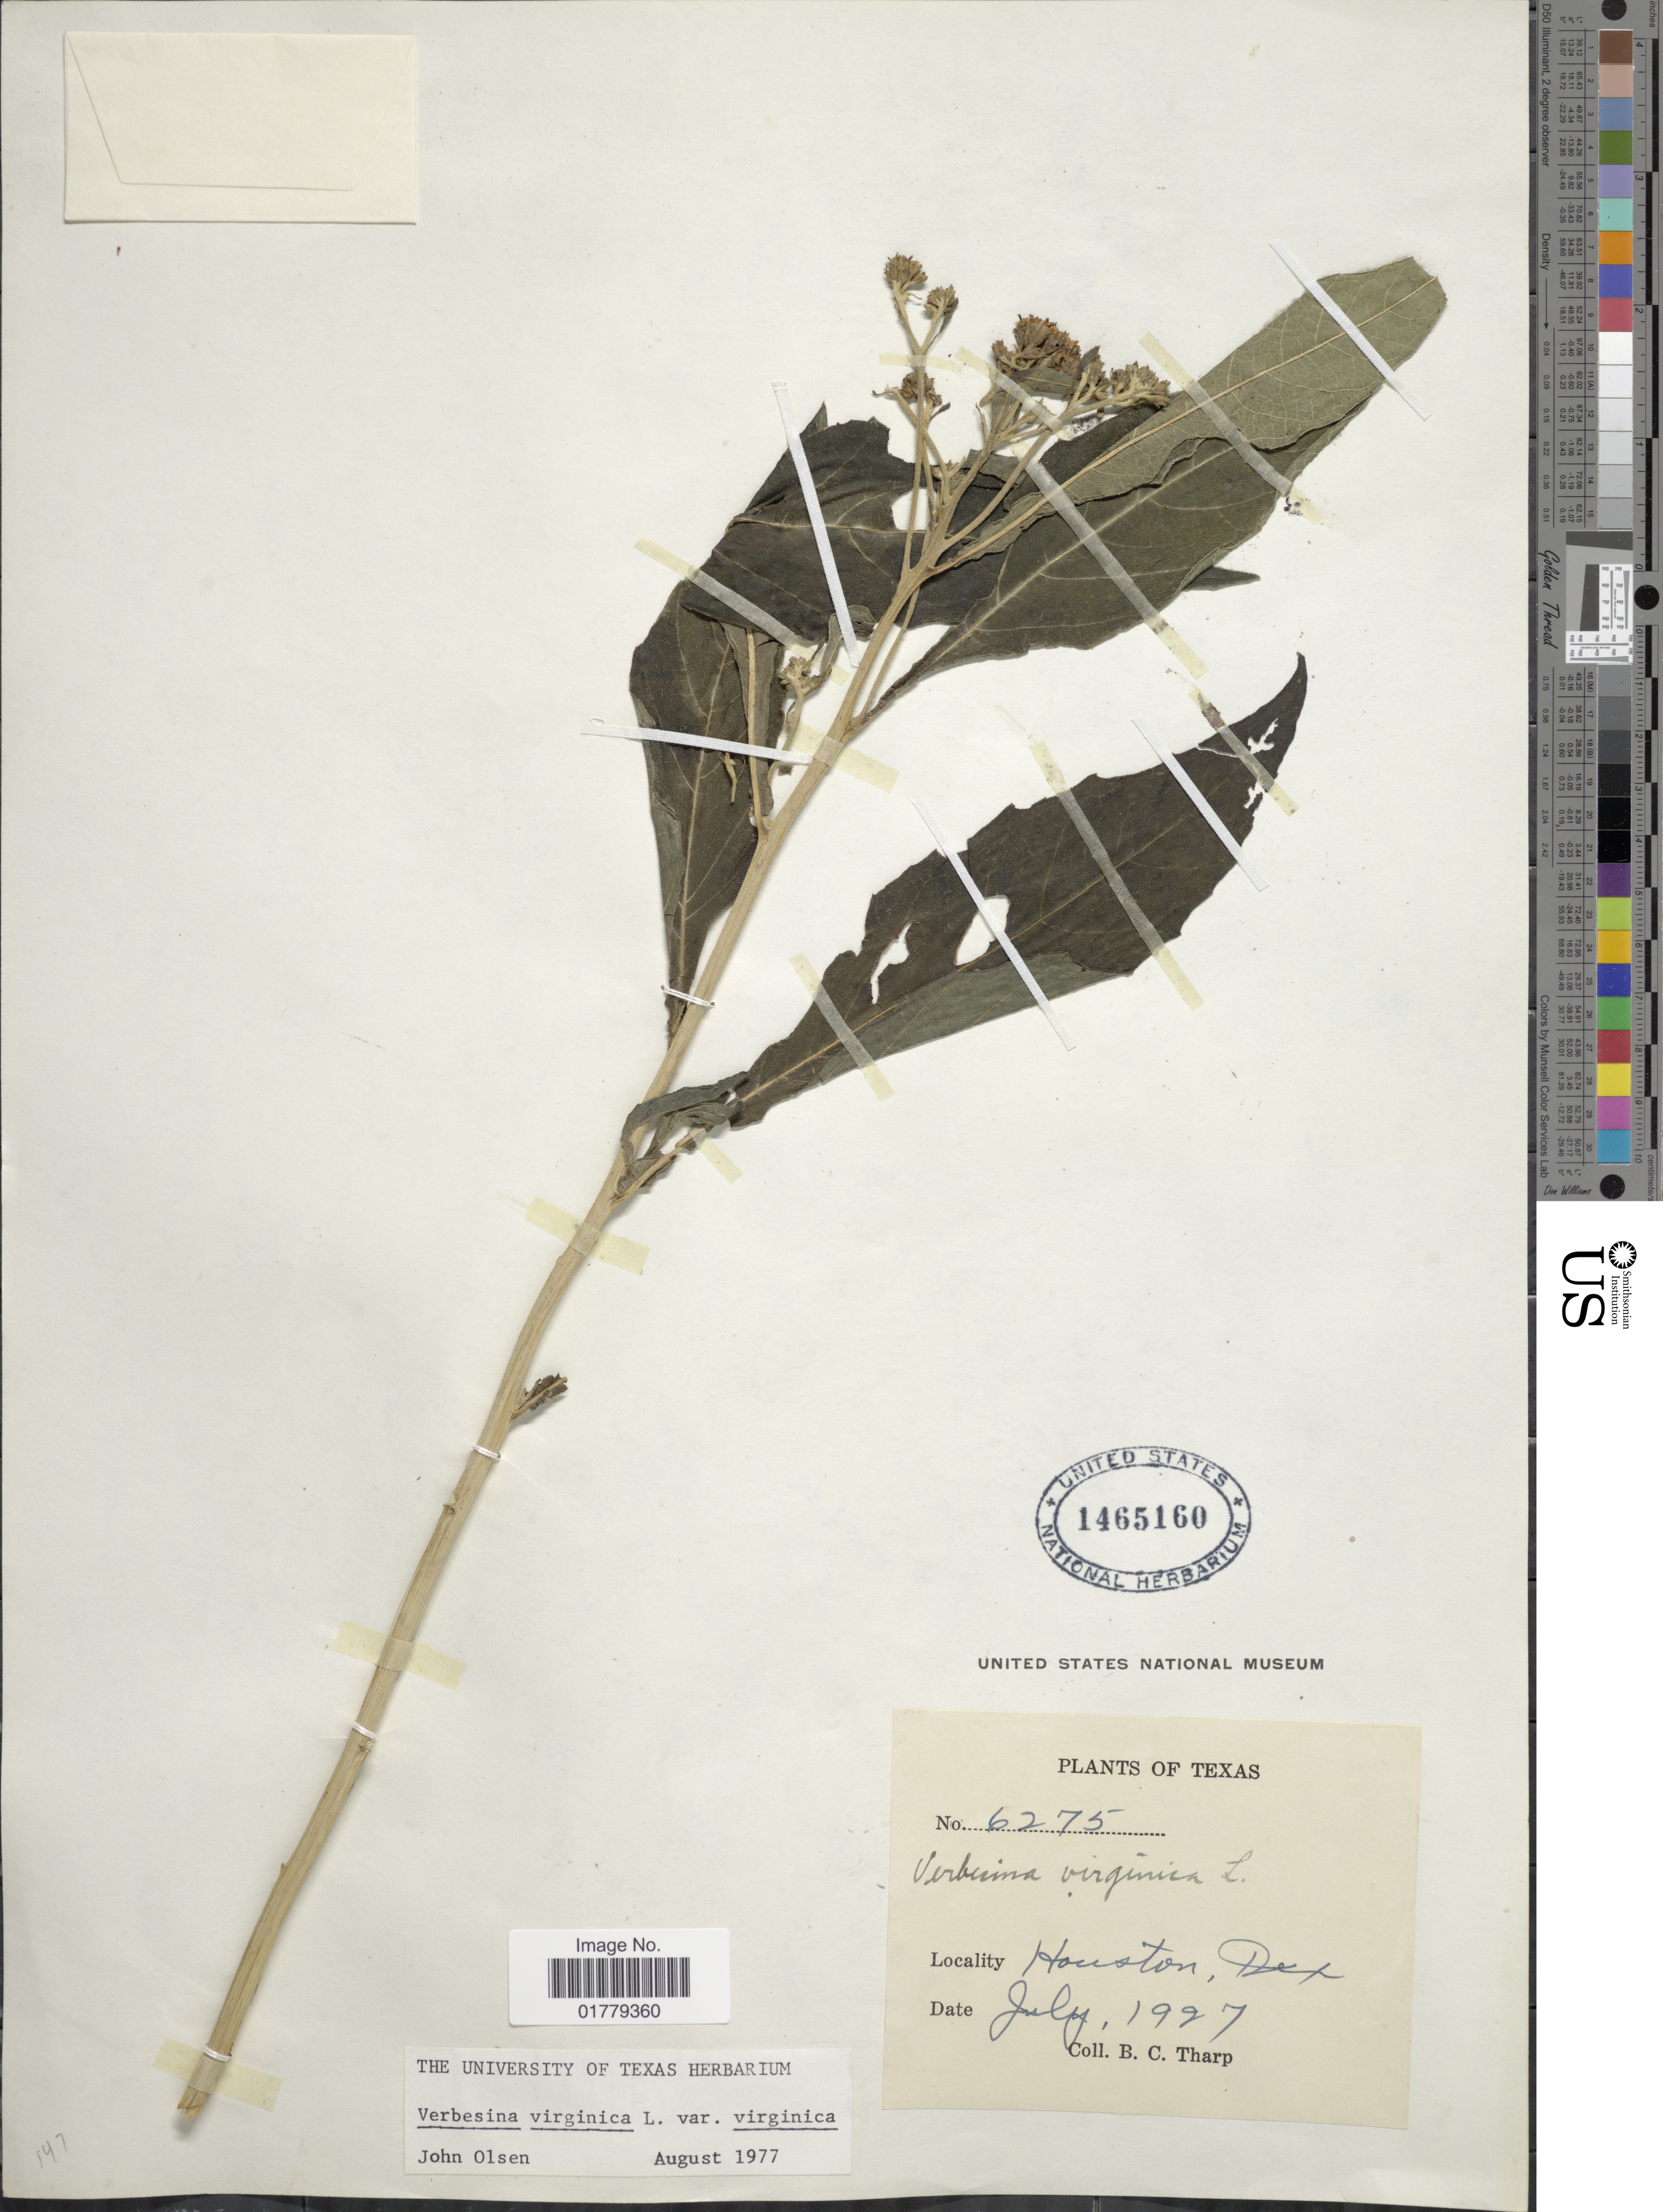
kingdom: Plantae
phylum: Tracheophyta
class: Magnoliopsida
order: Asterales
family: Asteraceae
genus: Verbesina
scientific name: Verbesina virginica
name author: L.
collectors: B. C. Tharp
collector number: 6275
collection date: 1927-07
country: United States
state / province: Texas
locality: Houston, Tex.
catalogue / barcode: US 1465160